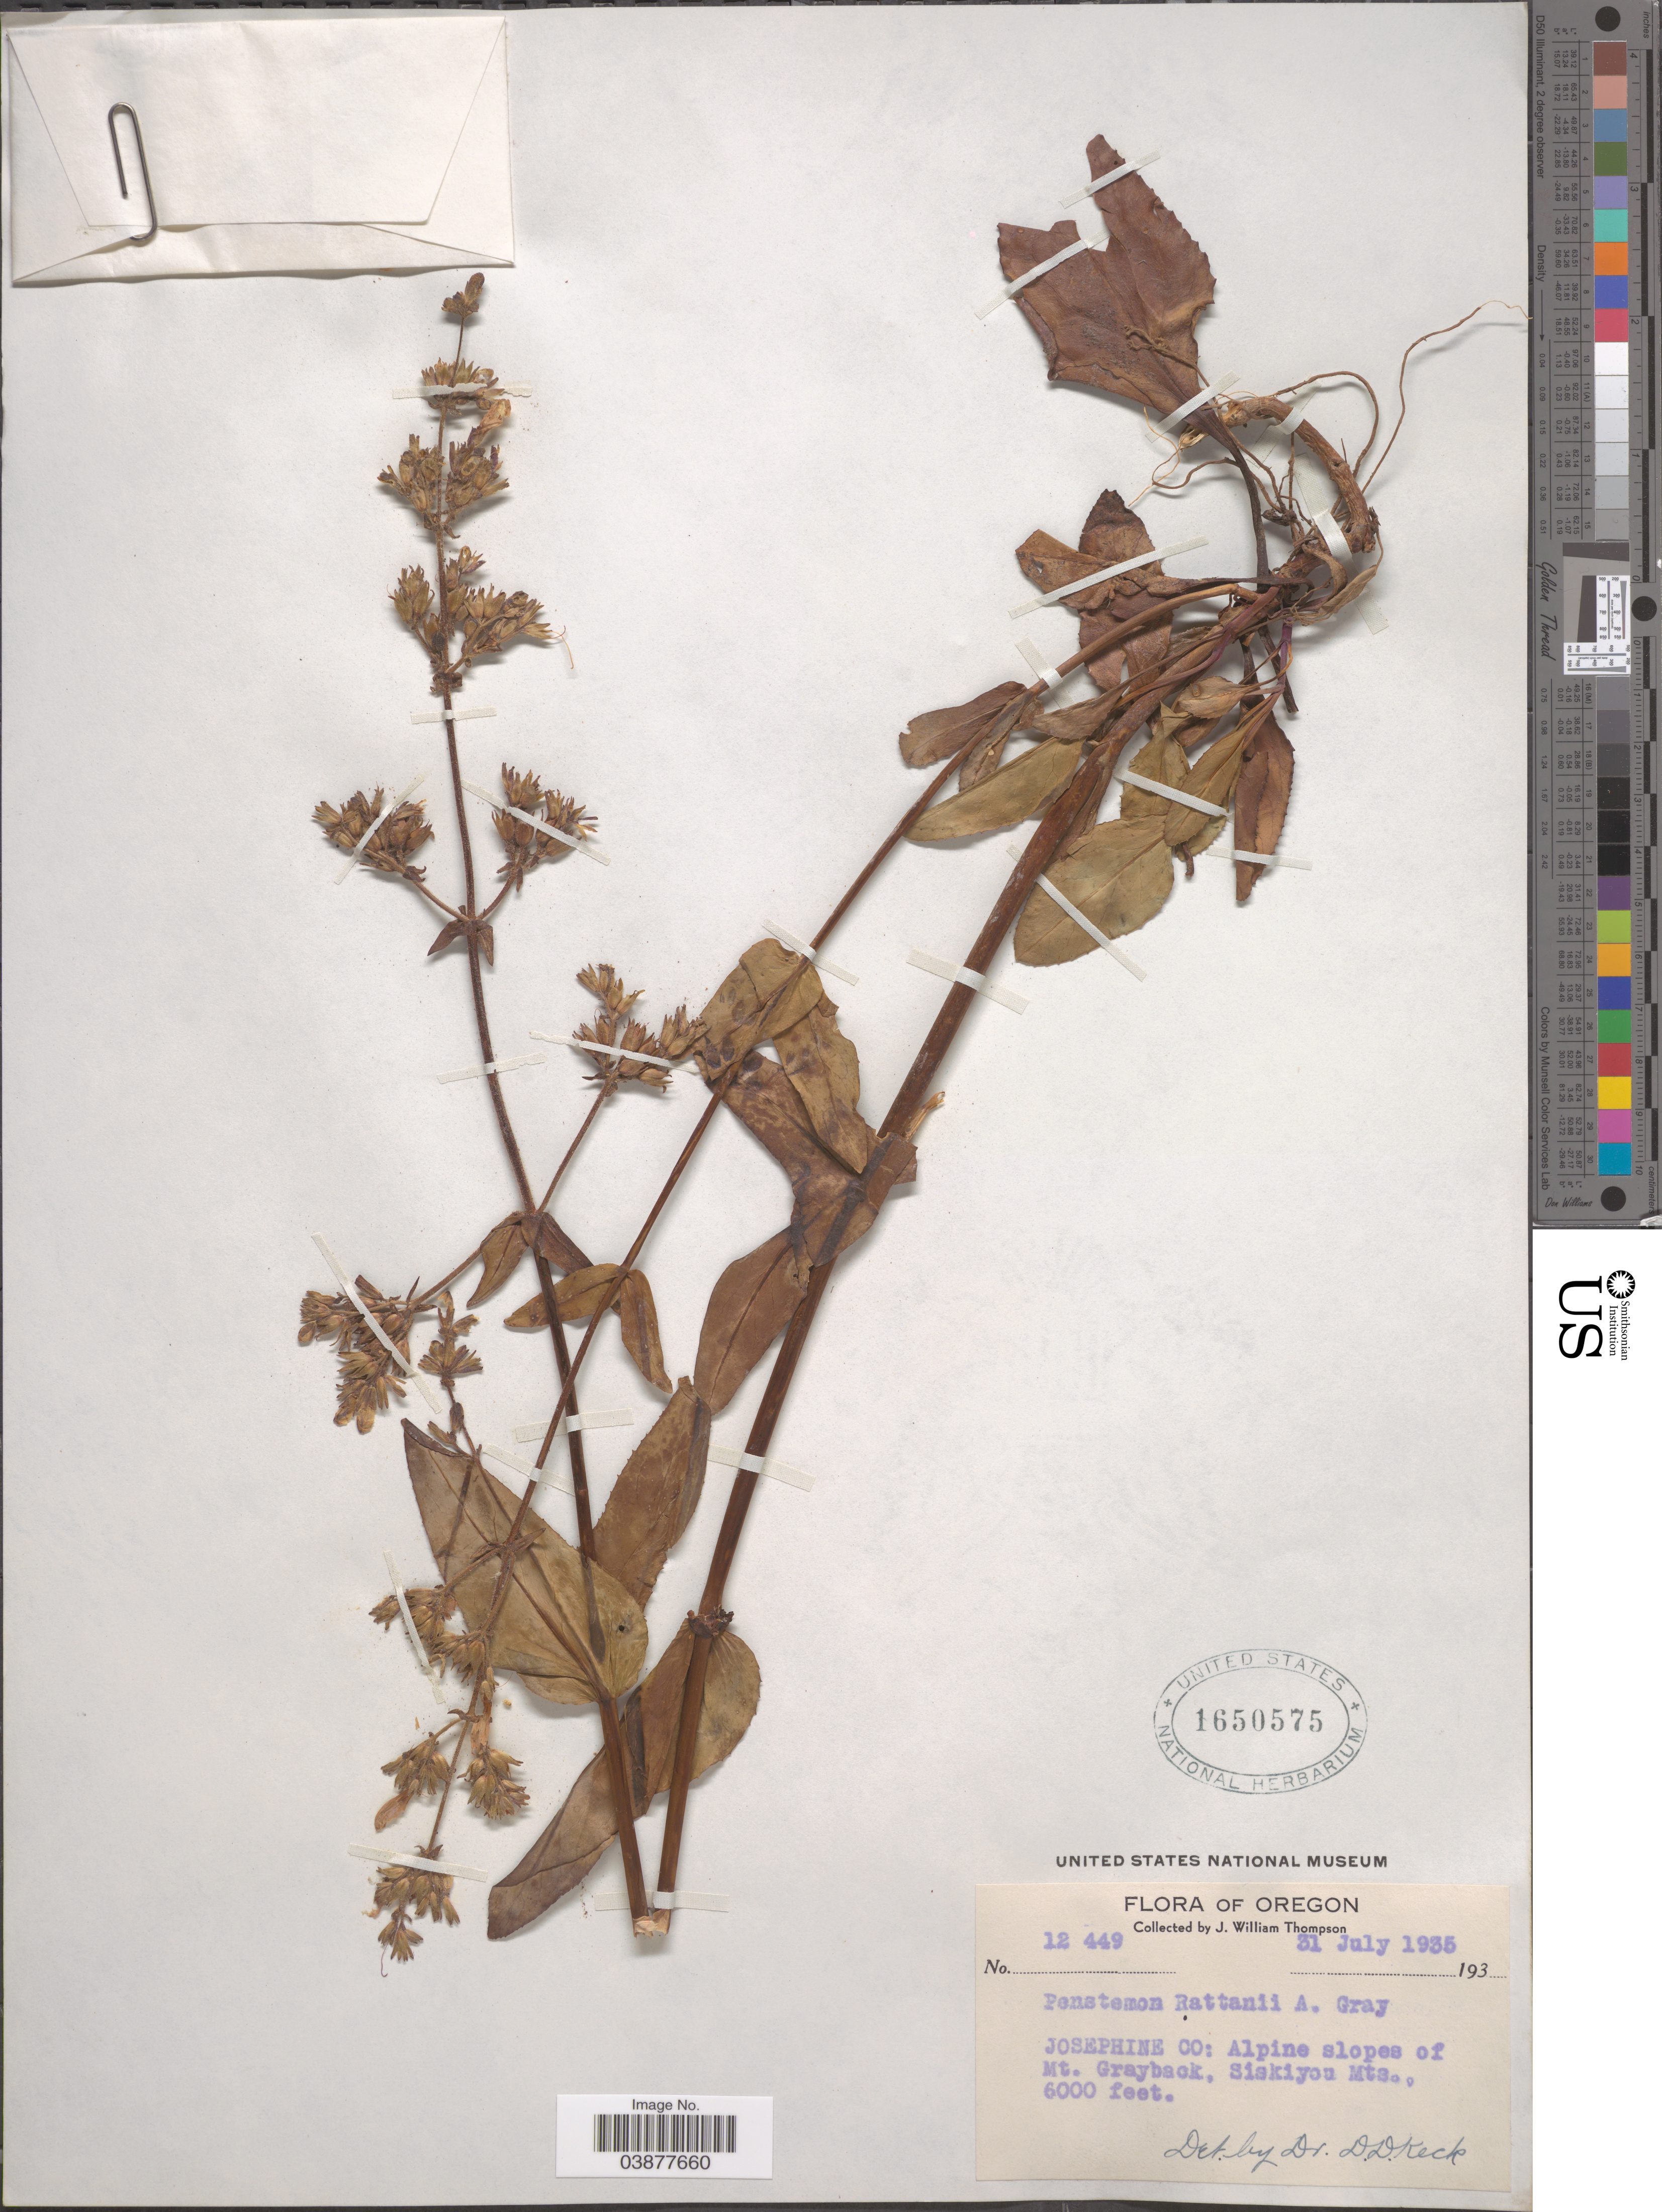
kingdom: Plantae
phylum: Tracheophyta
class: Magnoliopsida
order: Lamiales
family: Plantaginaceae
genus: Penstemon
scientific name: Penstemon rattani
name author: A. Gray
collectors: J. W. Thompson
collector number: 12449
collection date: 1935-07-31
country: United States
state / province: Oregon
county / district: Josephine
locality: Josephine Co: Alpine slopes of Mt. Grayback, Siskiyou Mts.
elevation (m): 1829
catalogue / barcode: US 1650575